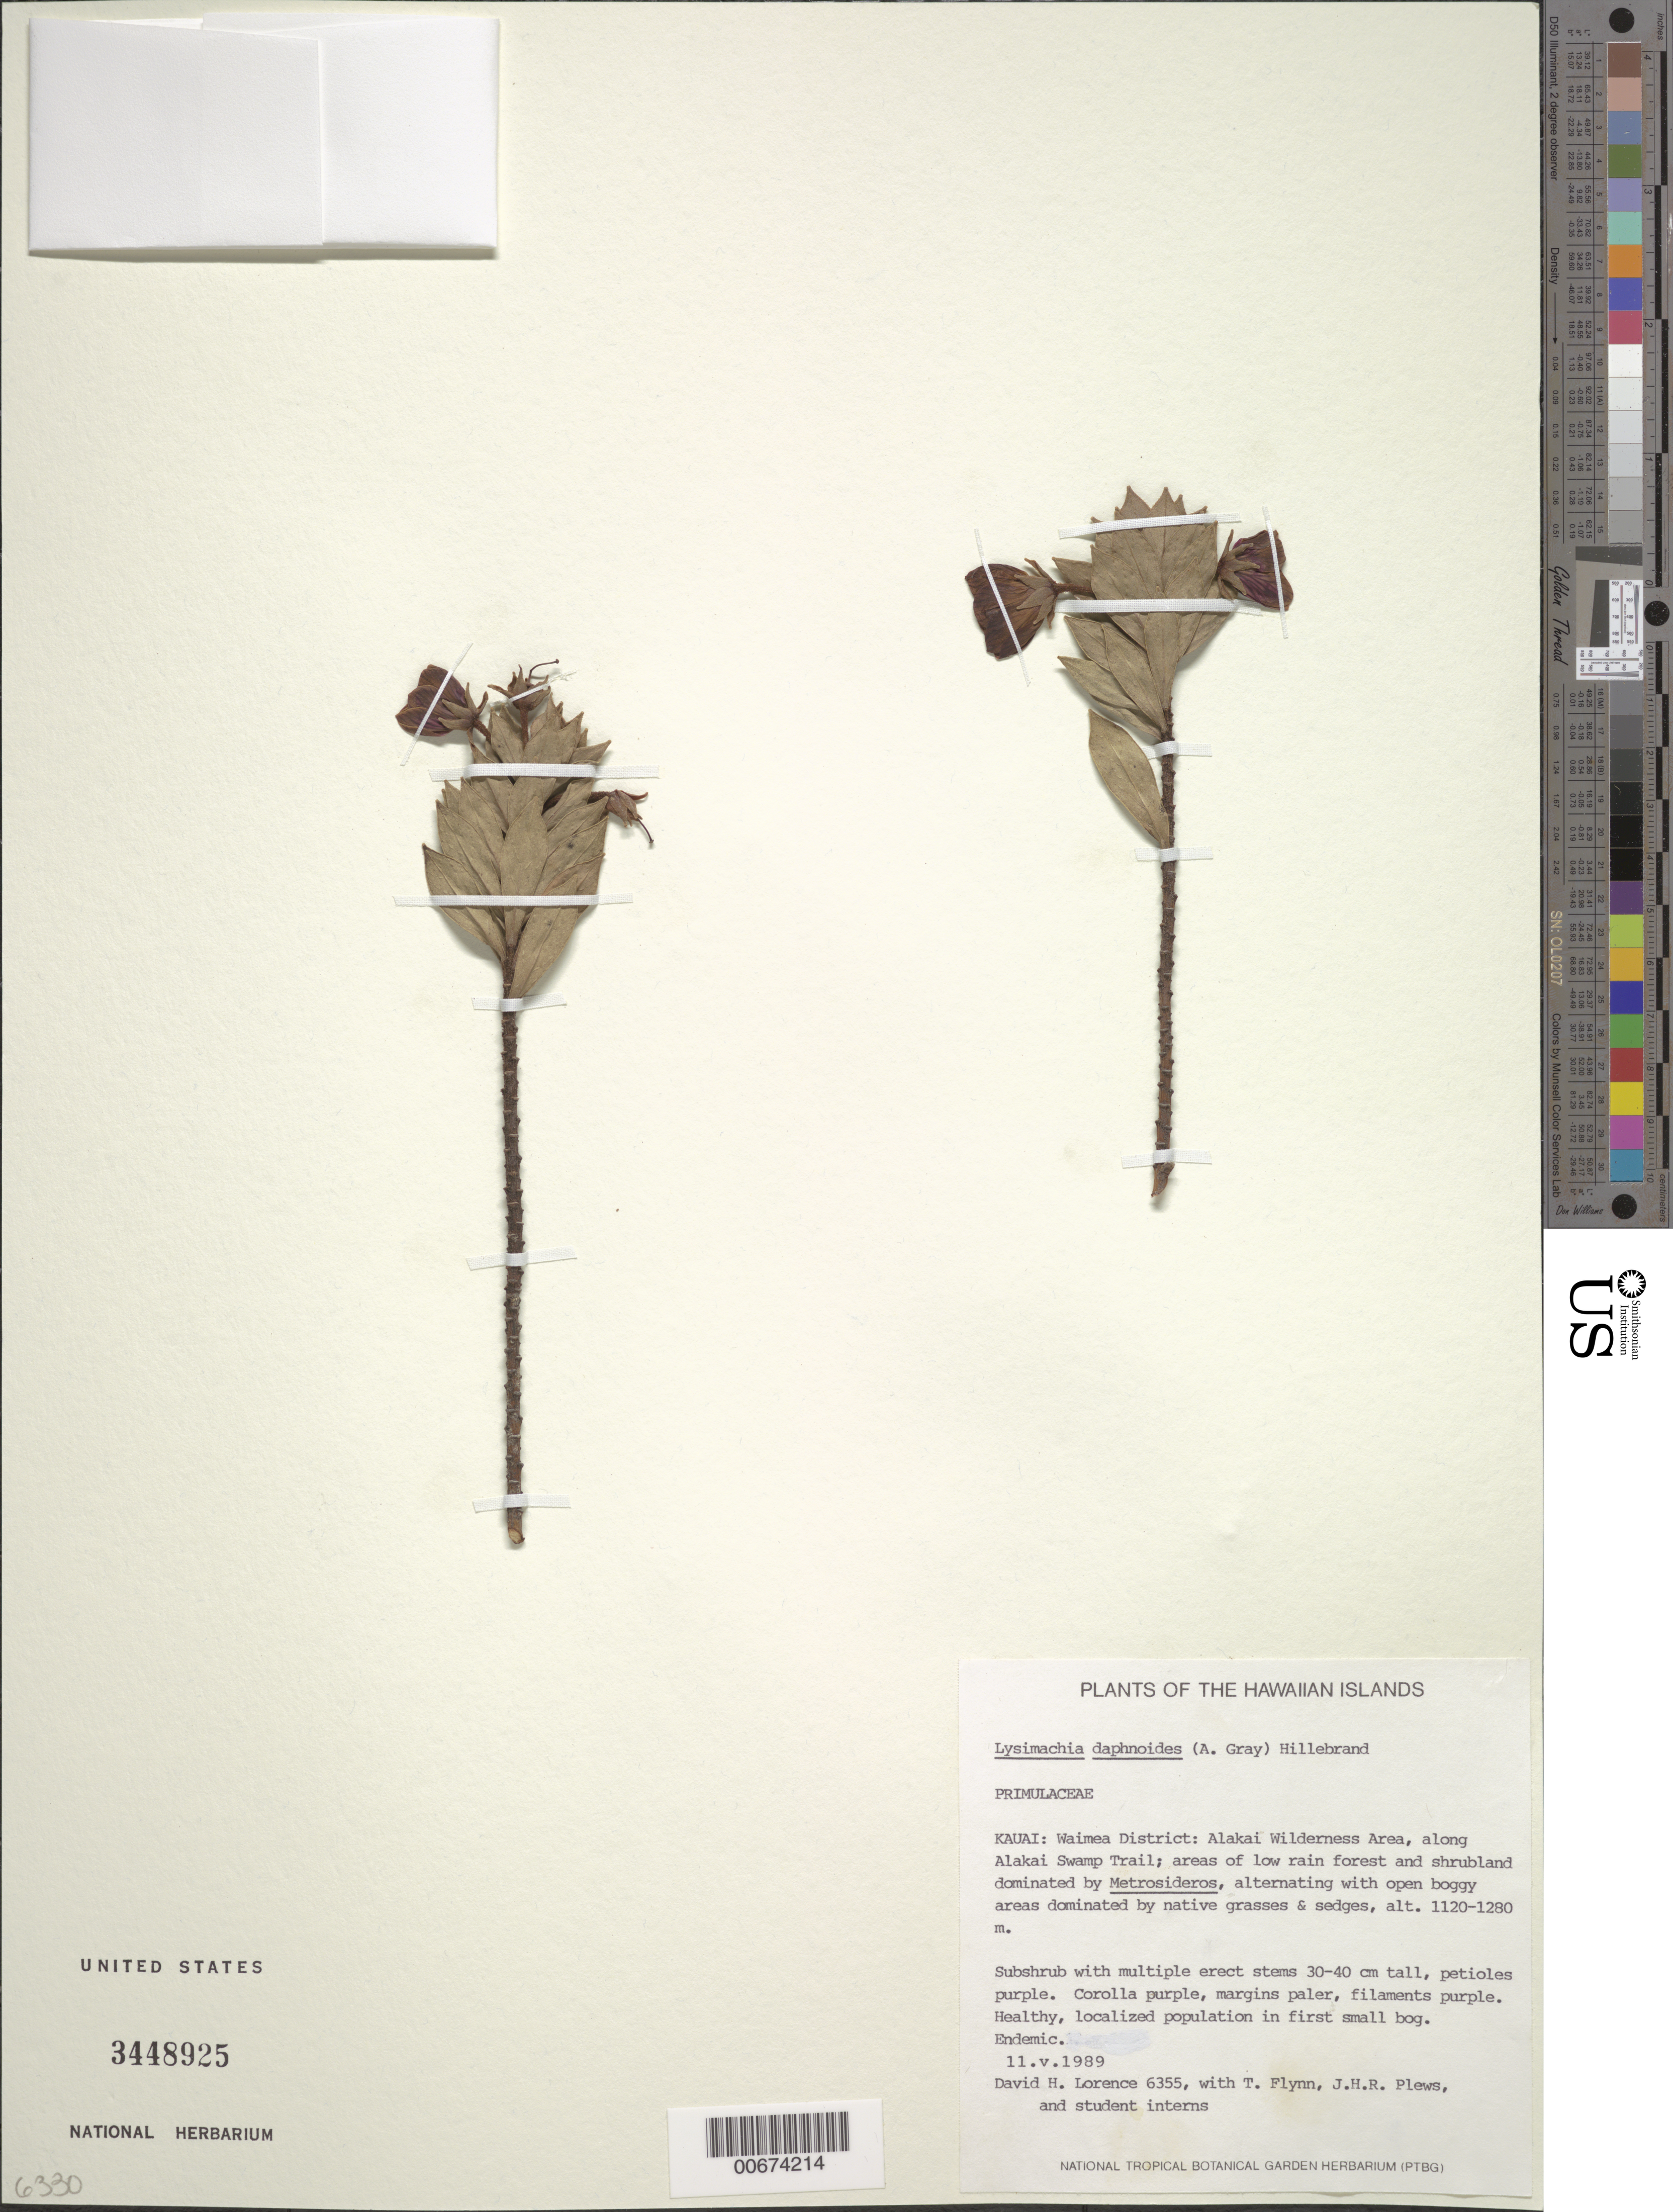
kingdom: Plantae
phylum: Tracheophyta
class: Magnoliopsida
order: Ericales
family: Primulaceae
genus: Lysimachia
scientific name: Lysimachia daphnoides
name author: (A. Gray) Hillebr.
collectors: D. Lorence, T. W. Flynn, J. Plews & Student Interns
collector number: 6355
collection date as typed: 11 May 1989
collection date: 1989-05-11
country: United States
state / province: Hawaii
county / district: Kauai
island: Kaua'i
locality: Waimea District, Alakai Wilderness area, along Alakai Swamp Trail.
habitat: Low rainforest shrubland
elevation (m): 1120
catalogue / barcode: US 3448925